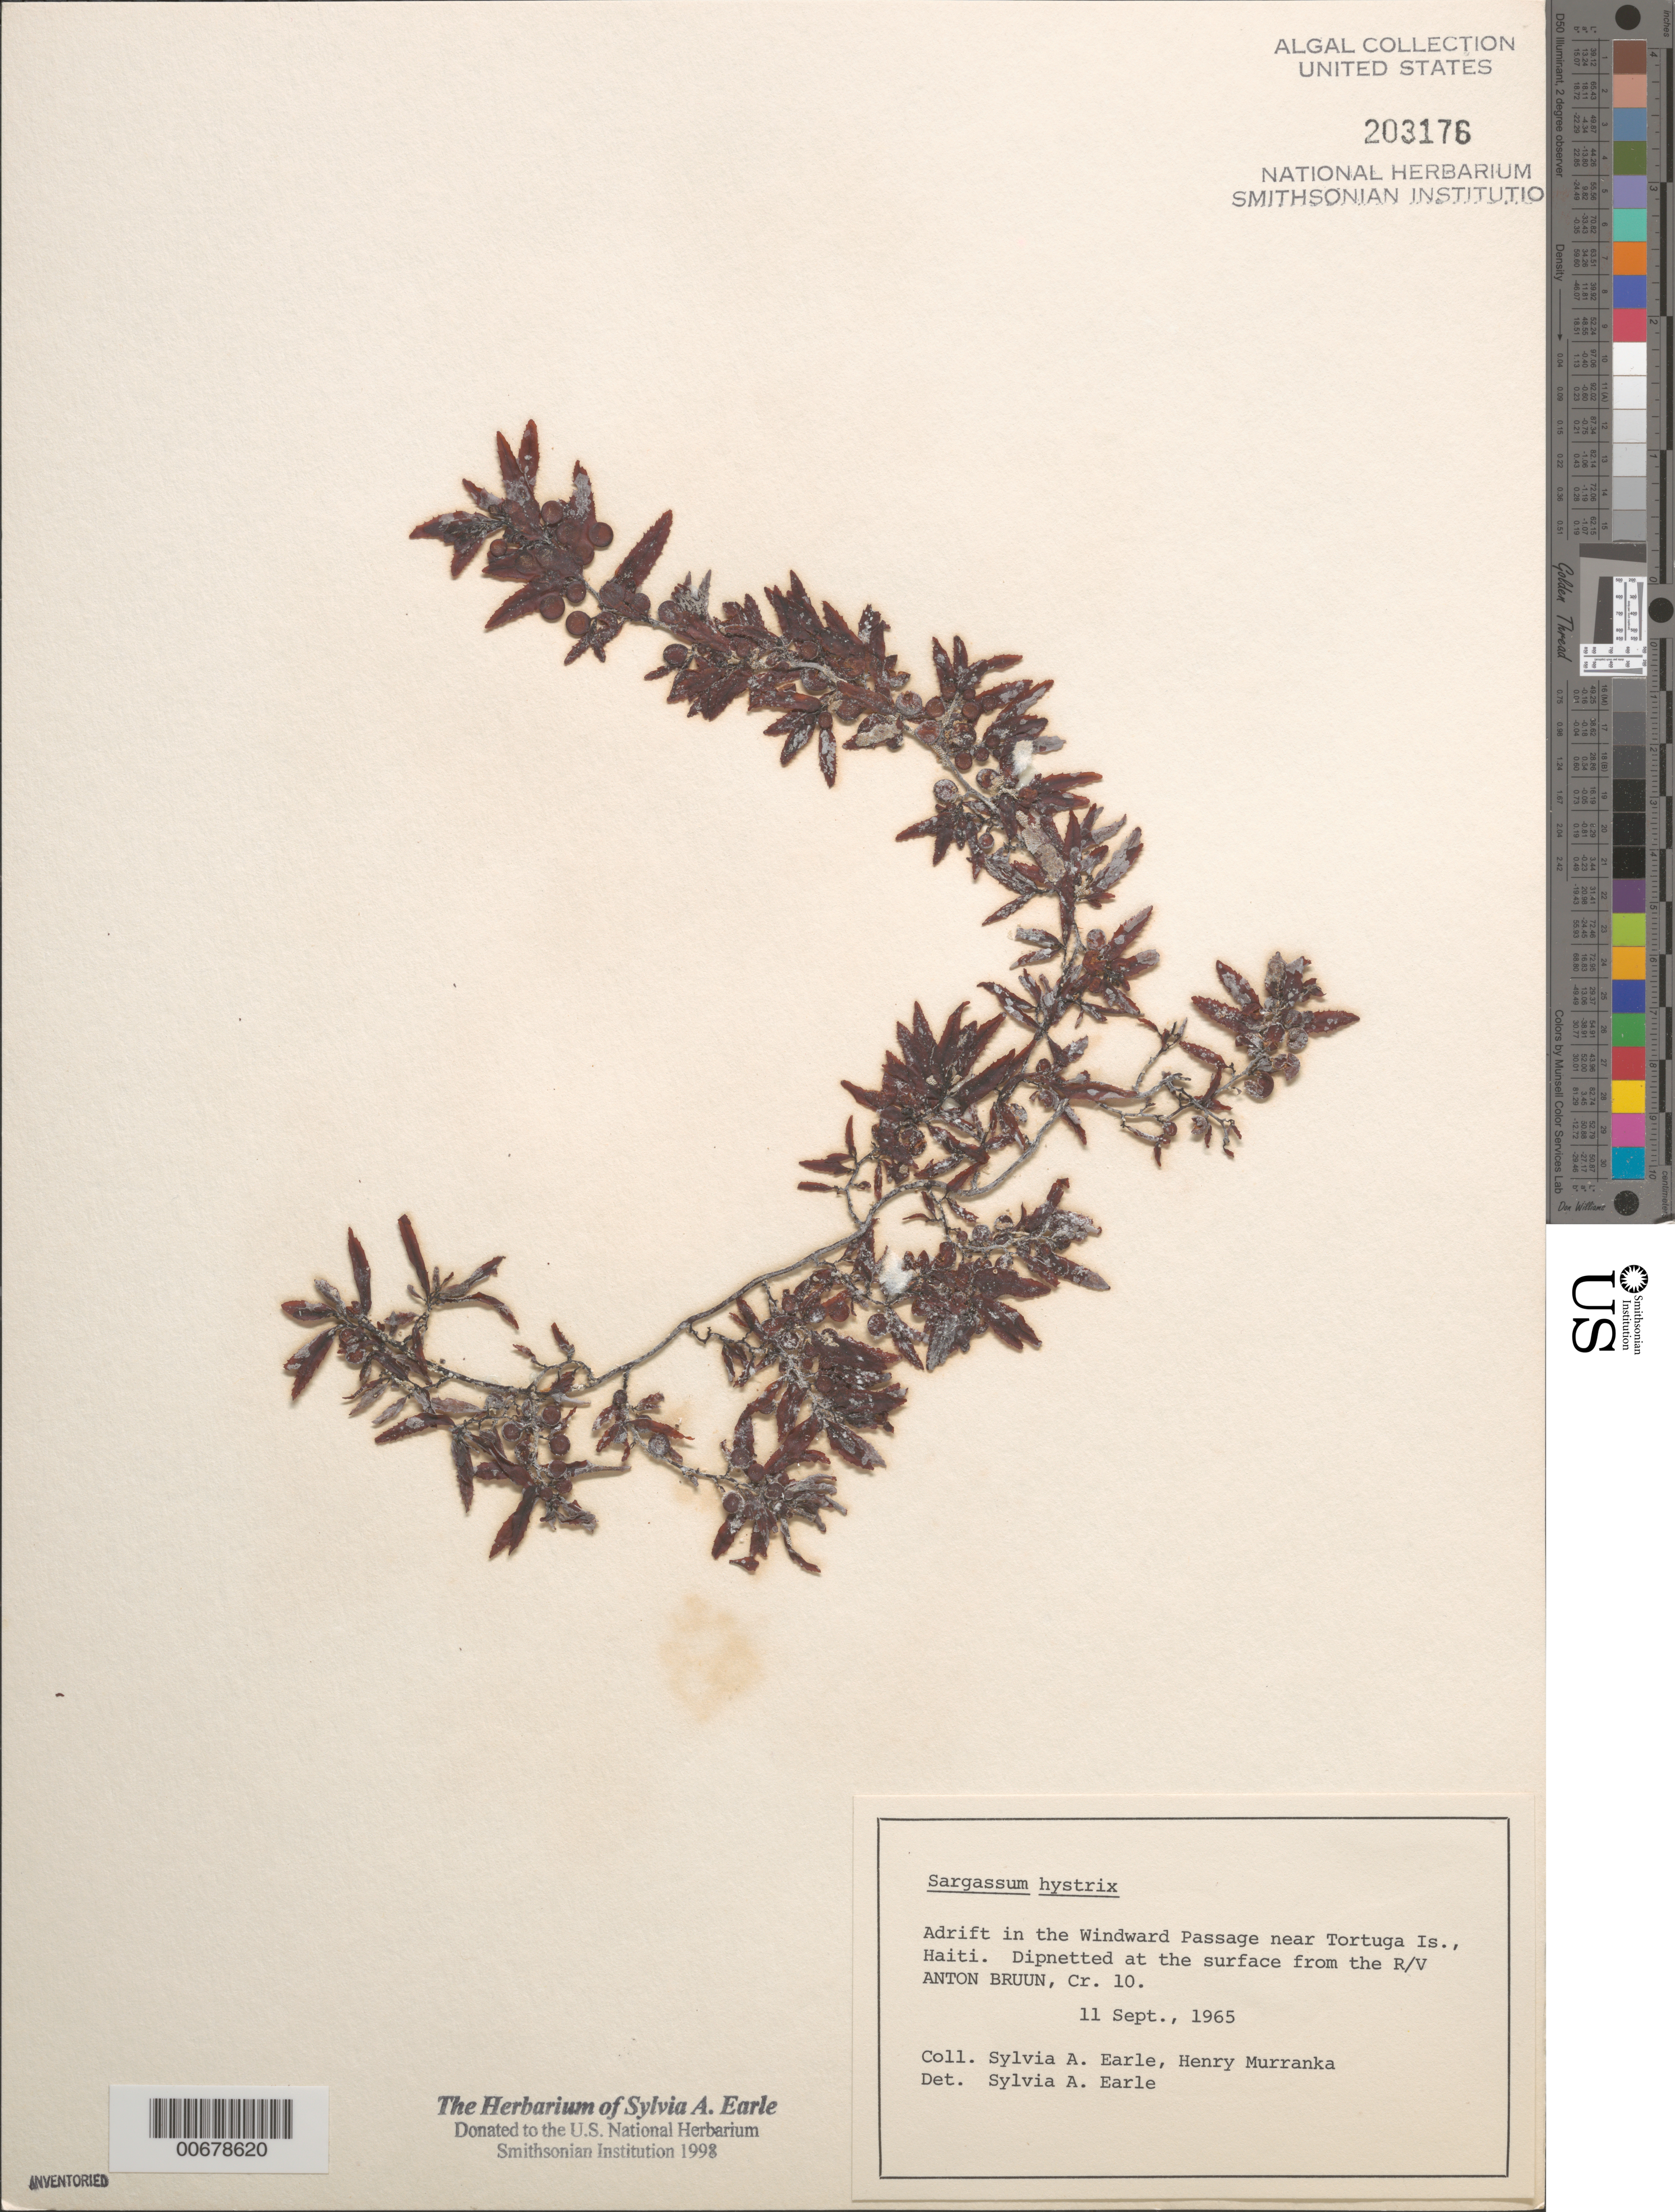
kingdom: Chromista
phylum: Ochrophyta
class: Phaeophyceae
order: Fucales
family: Sargassaceae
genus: Sargassum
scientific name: Sargassum hystrix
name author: J. Agardh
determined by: Earle, S. A.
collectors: S. A. Earle & H. Murranka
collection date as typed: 11 Sep 1965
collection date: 1965-09-11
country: Haiti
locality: Windward Passage, near Tortuga Island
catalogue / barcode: US 203176